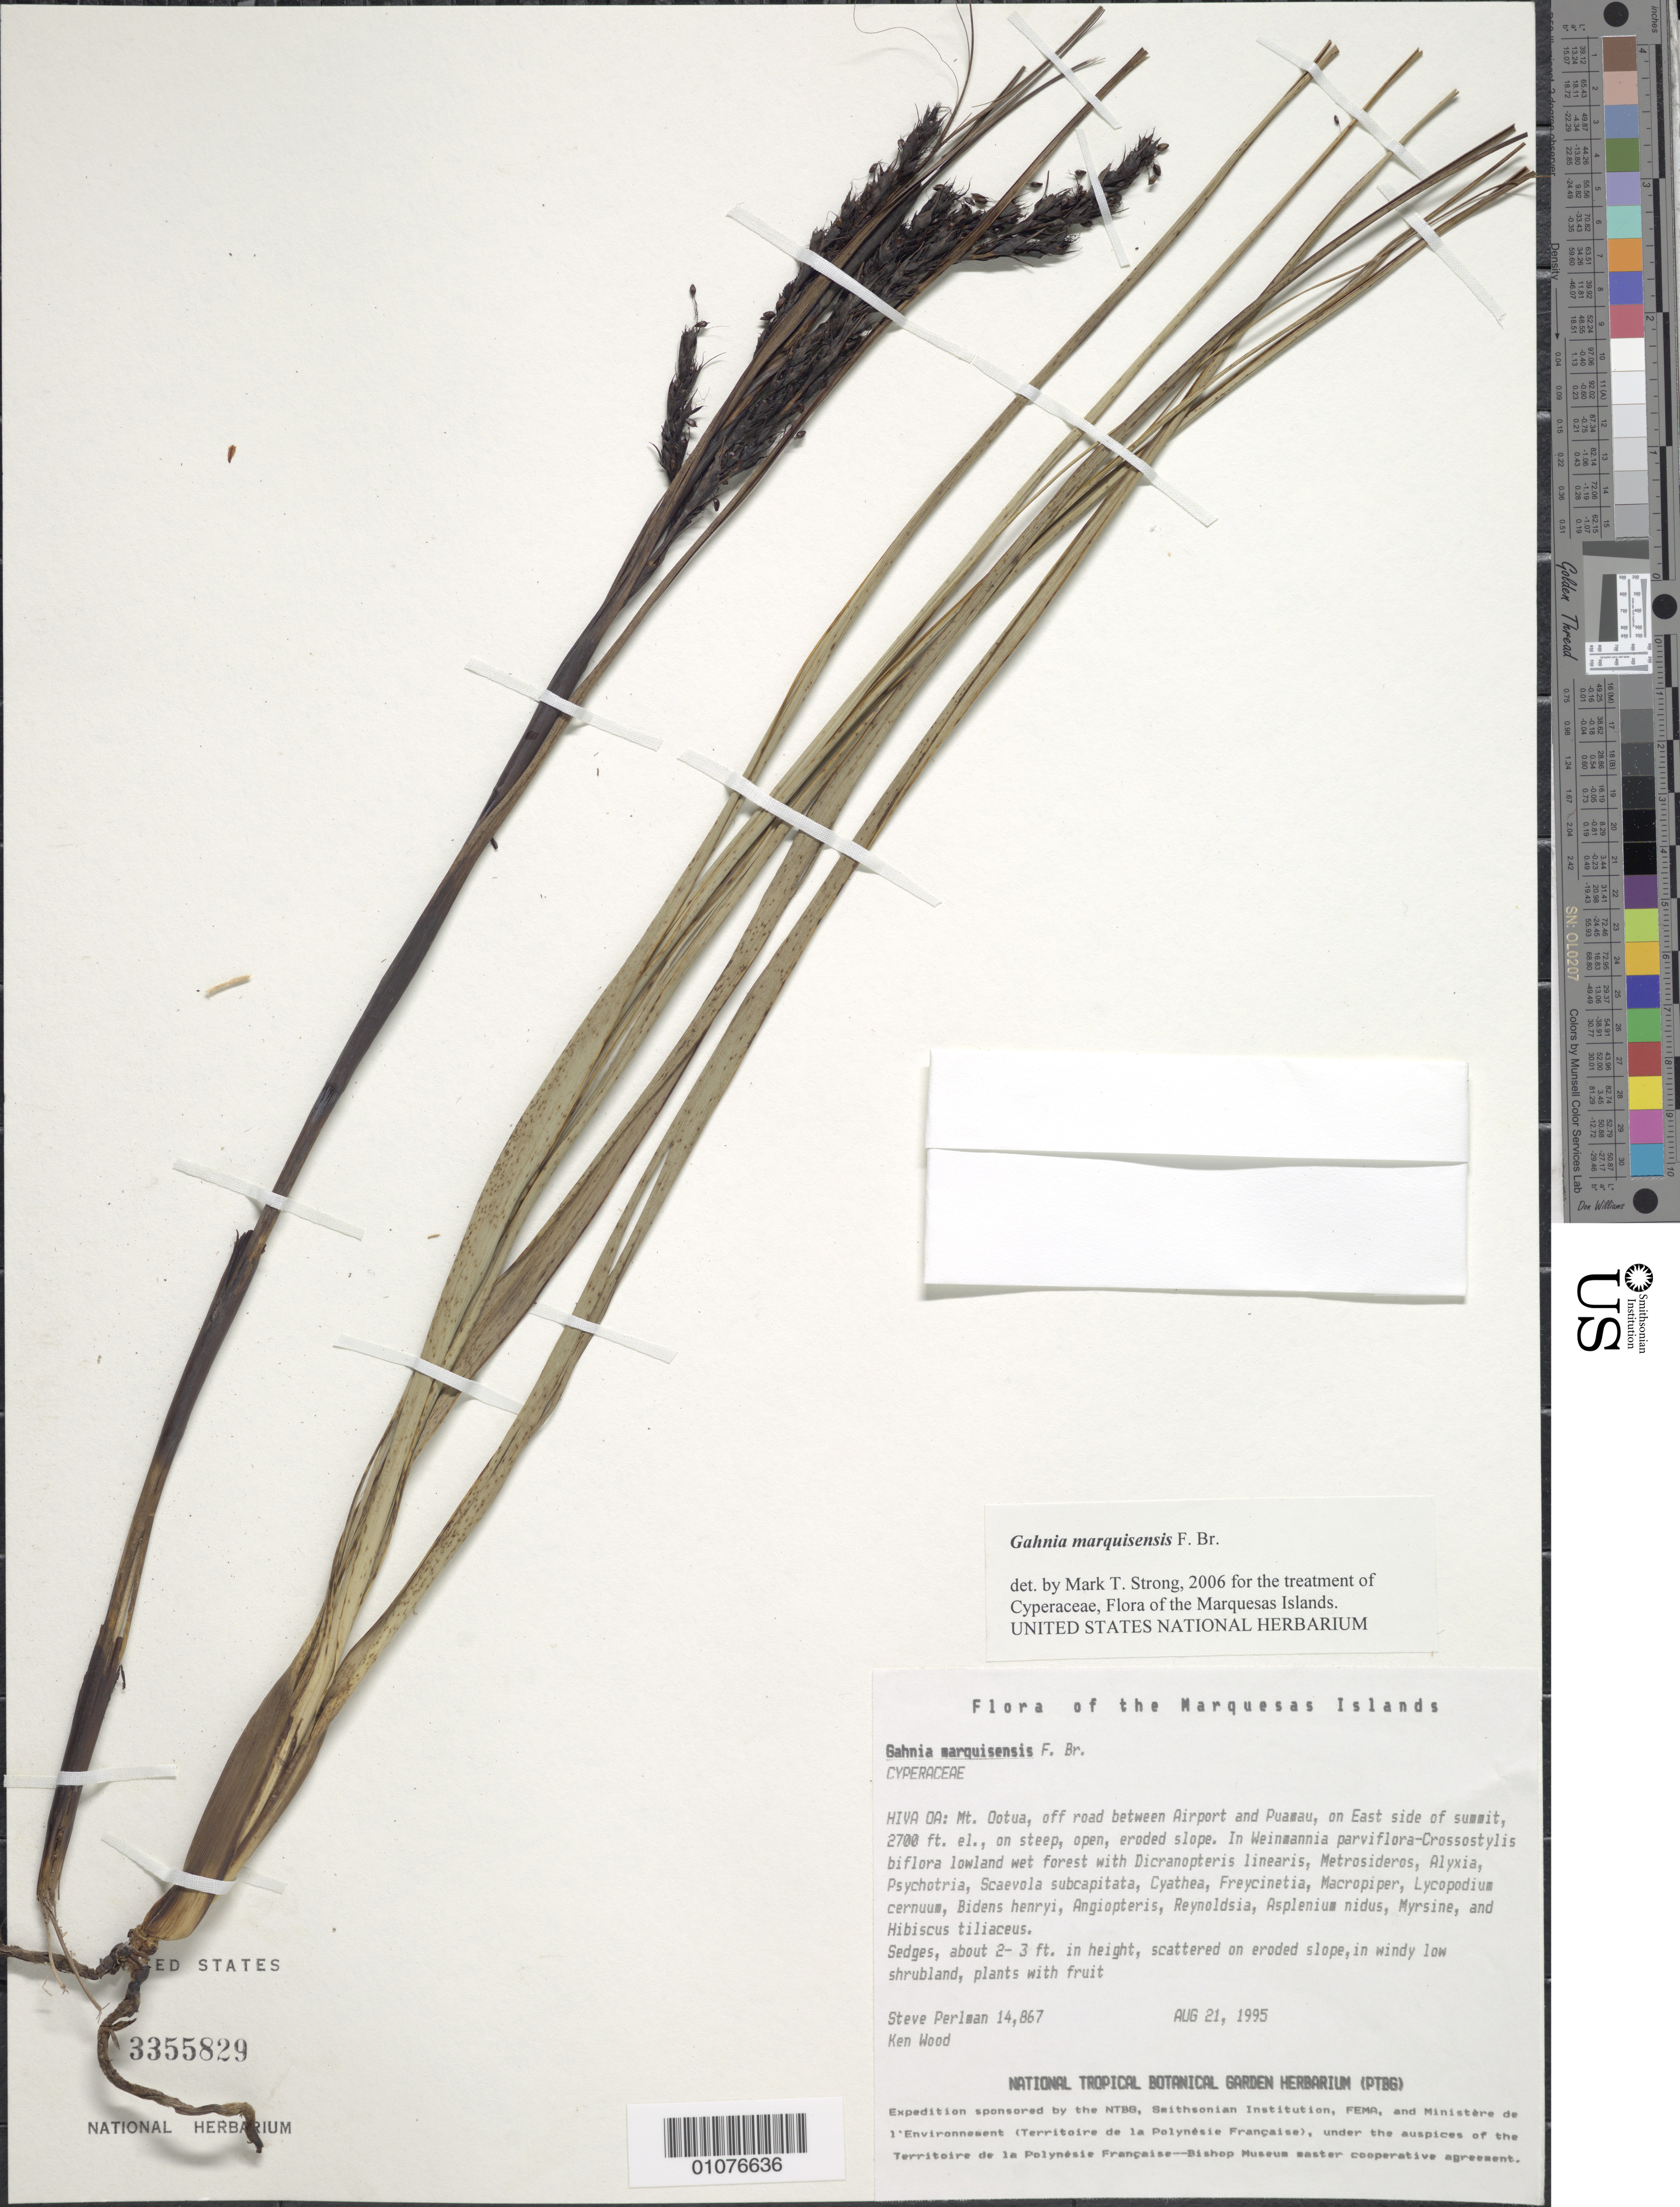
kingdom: Plantae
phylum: Tracheophyta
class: Liliopsida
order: Poales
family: Cyperaceae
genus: Gahnia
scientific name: Gahnia marquisensis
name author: F. Br.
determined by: Lorence, David H., (PTBG), National Tropical Botanical Garden (UNITED STATES)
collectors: S. P. Perlman & K. R. Wood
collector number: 14867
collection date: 1995-08-21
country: French Polynesia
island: Hiva Oa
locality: Mt. Ootua, off road between Airport and Puamau, on E side of summit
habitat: In Weinmannia parviflora-Crossostylis biflora lowland wet forest; steep slope, open, eroded, scattered on eroded slope, in windy low shrubland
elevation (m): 823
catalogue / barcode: US 3355829